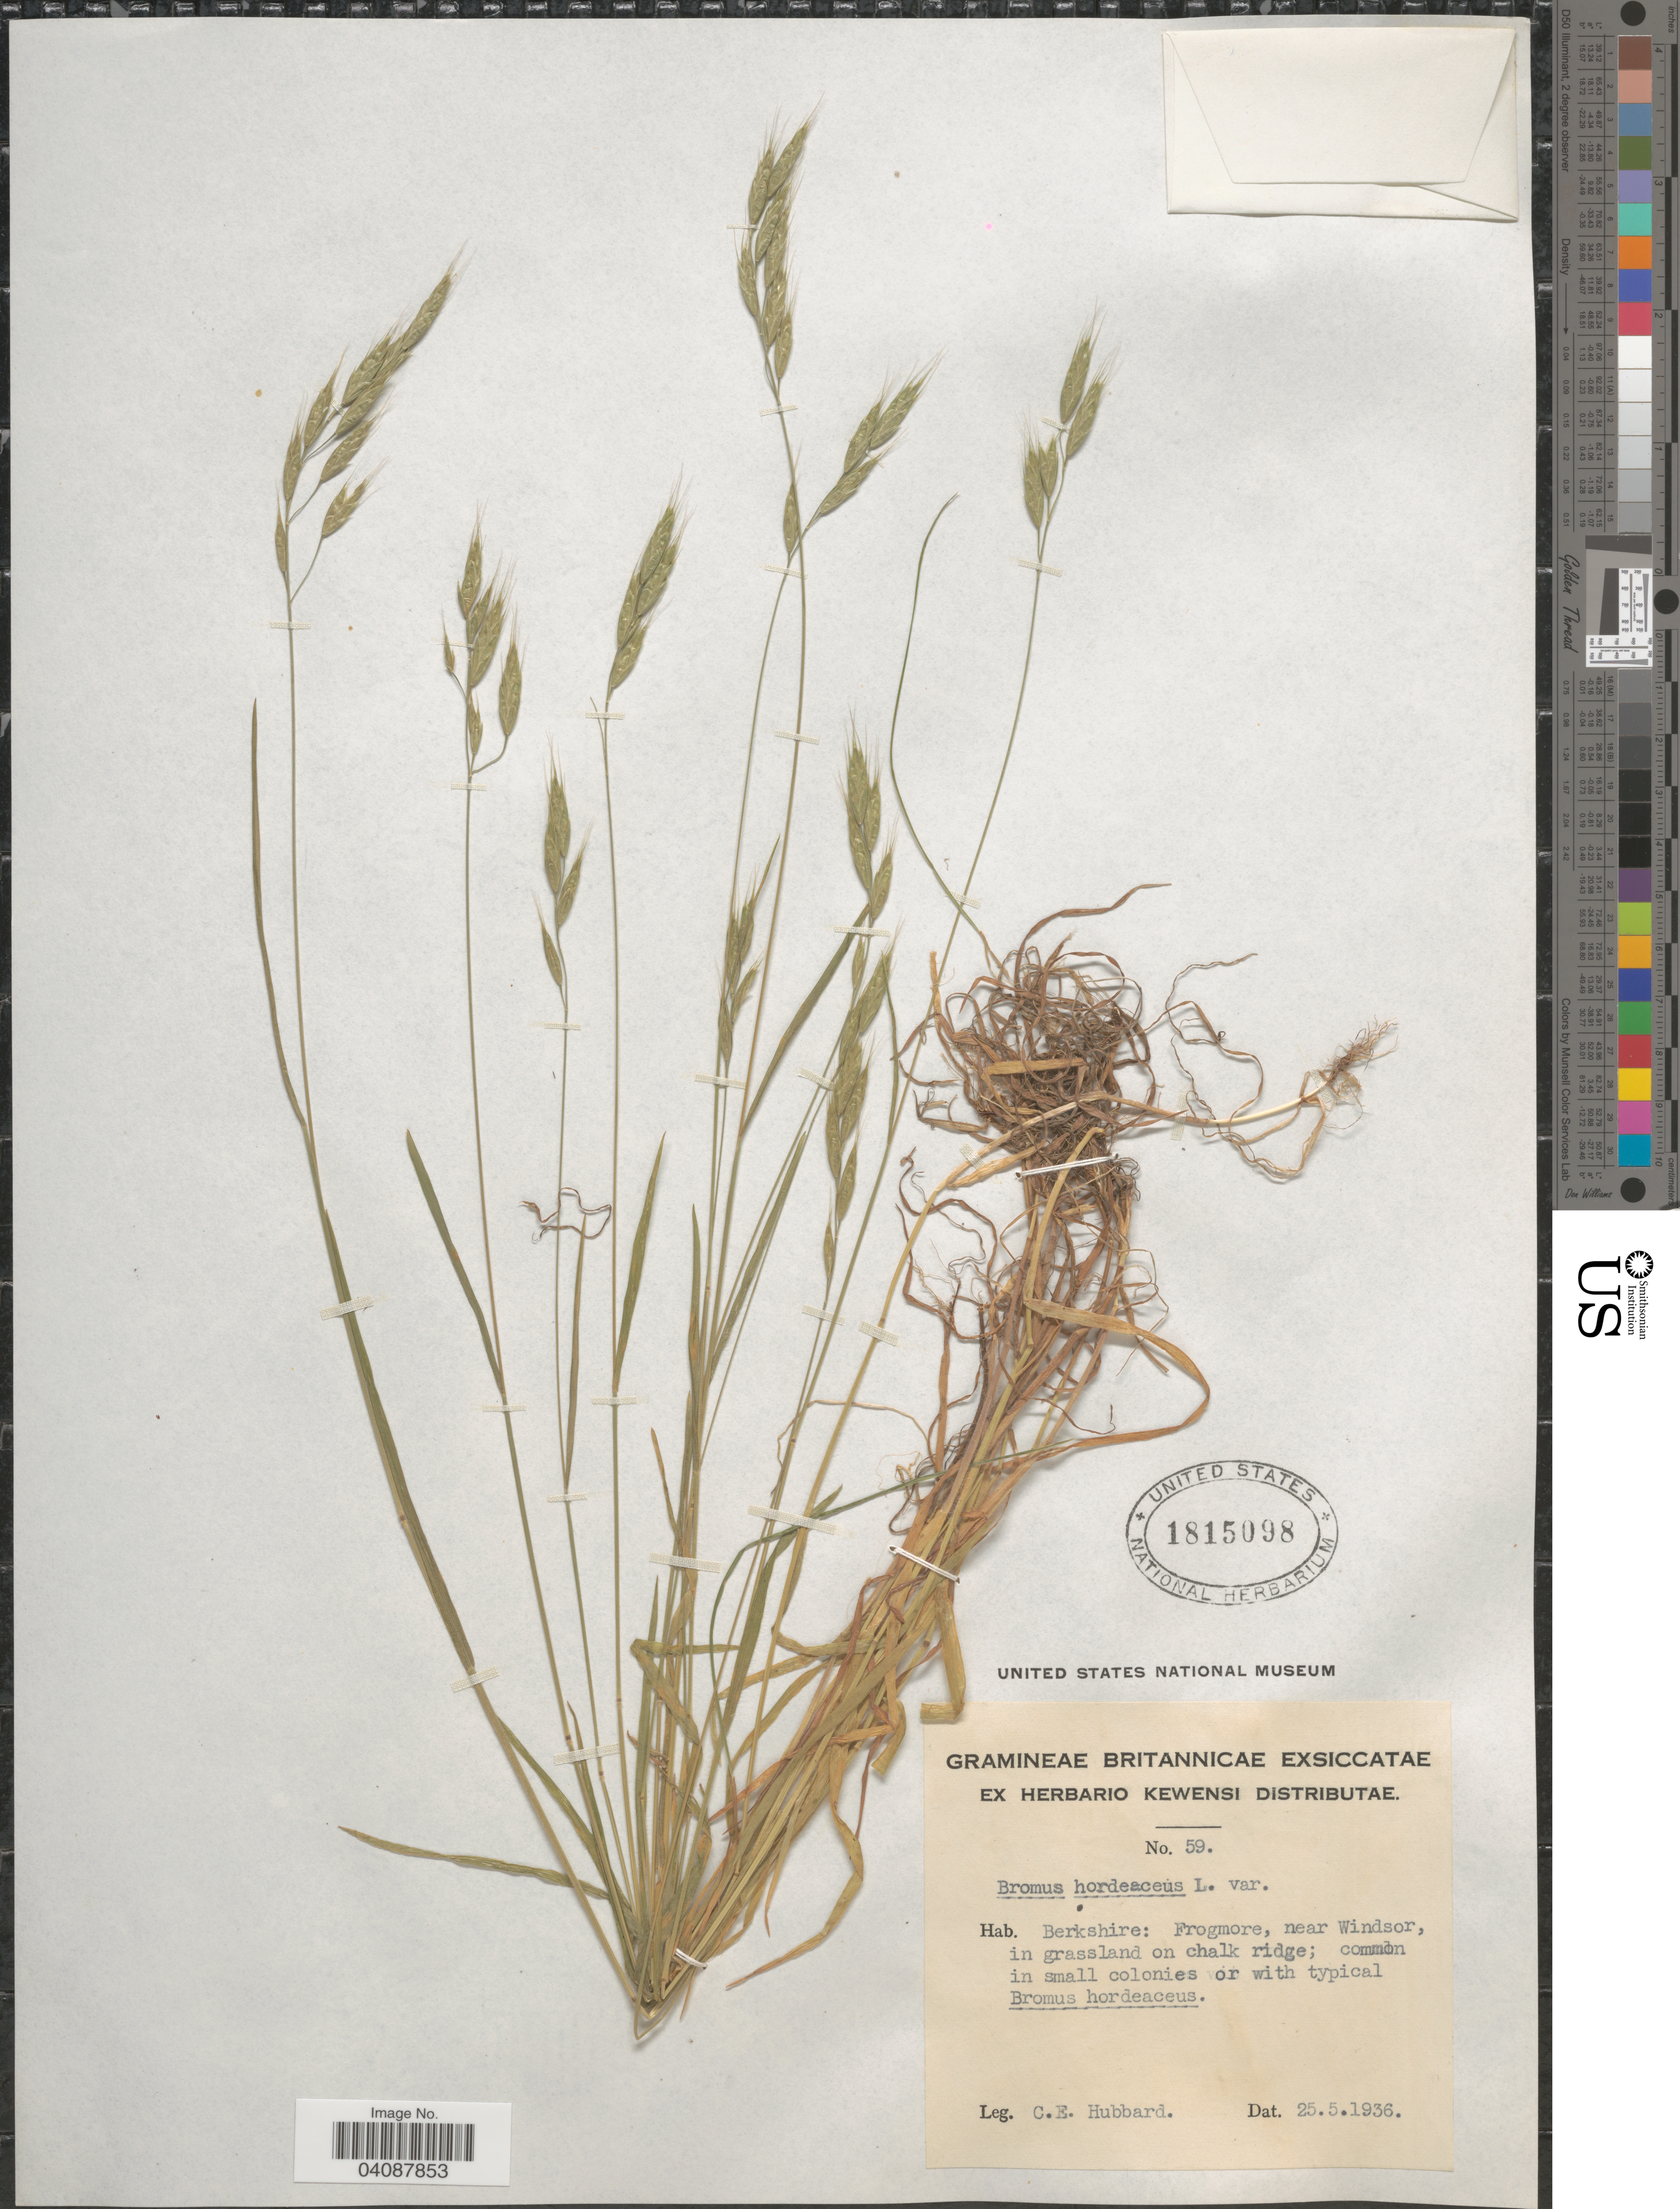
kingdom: Plantae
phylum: Tracheophyta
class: Liliopsida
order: Poales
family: Poaceae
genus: Bromus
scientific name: Bromus hordeaceus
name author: L.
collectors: C. E. Hubbard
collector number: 59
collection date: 1936-05-25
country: United Kingdom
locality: Britannicae. Berkshire: Frogmore, near Windsor, in grassland on chalk ridge.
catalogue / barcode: US 1815098